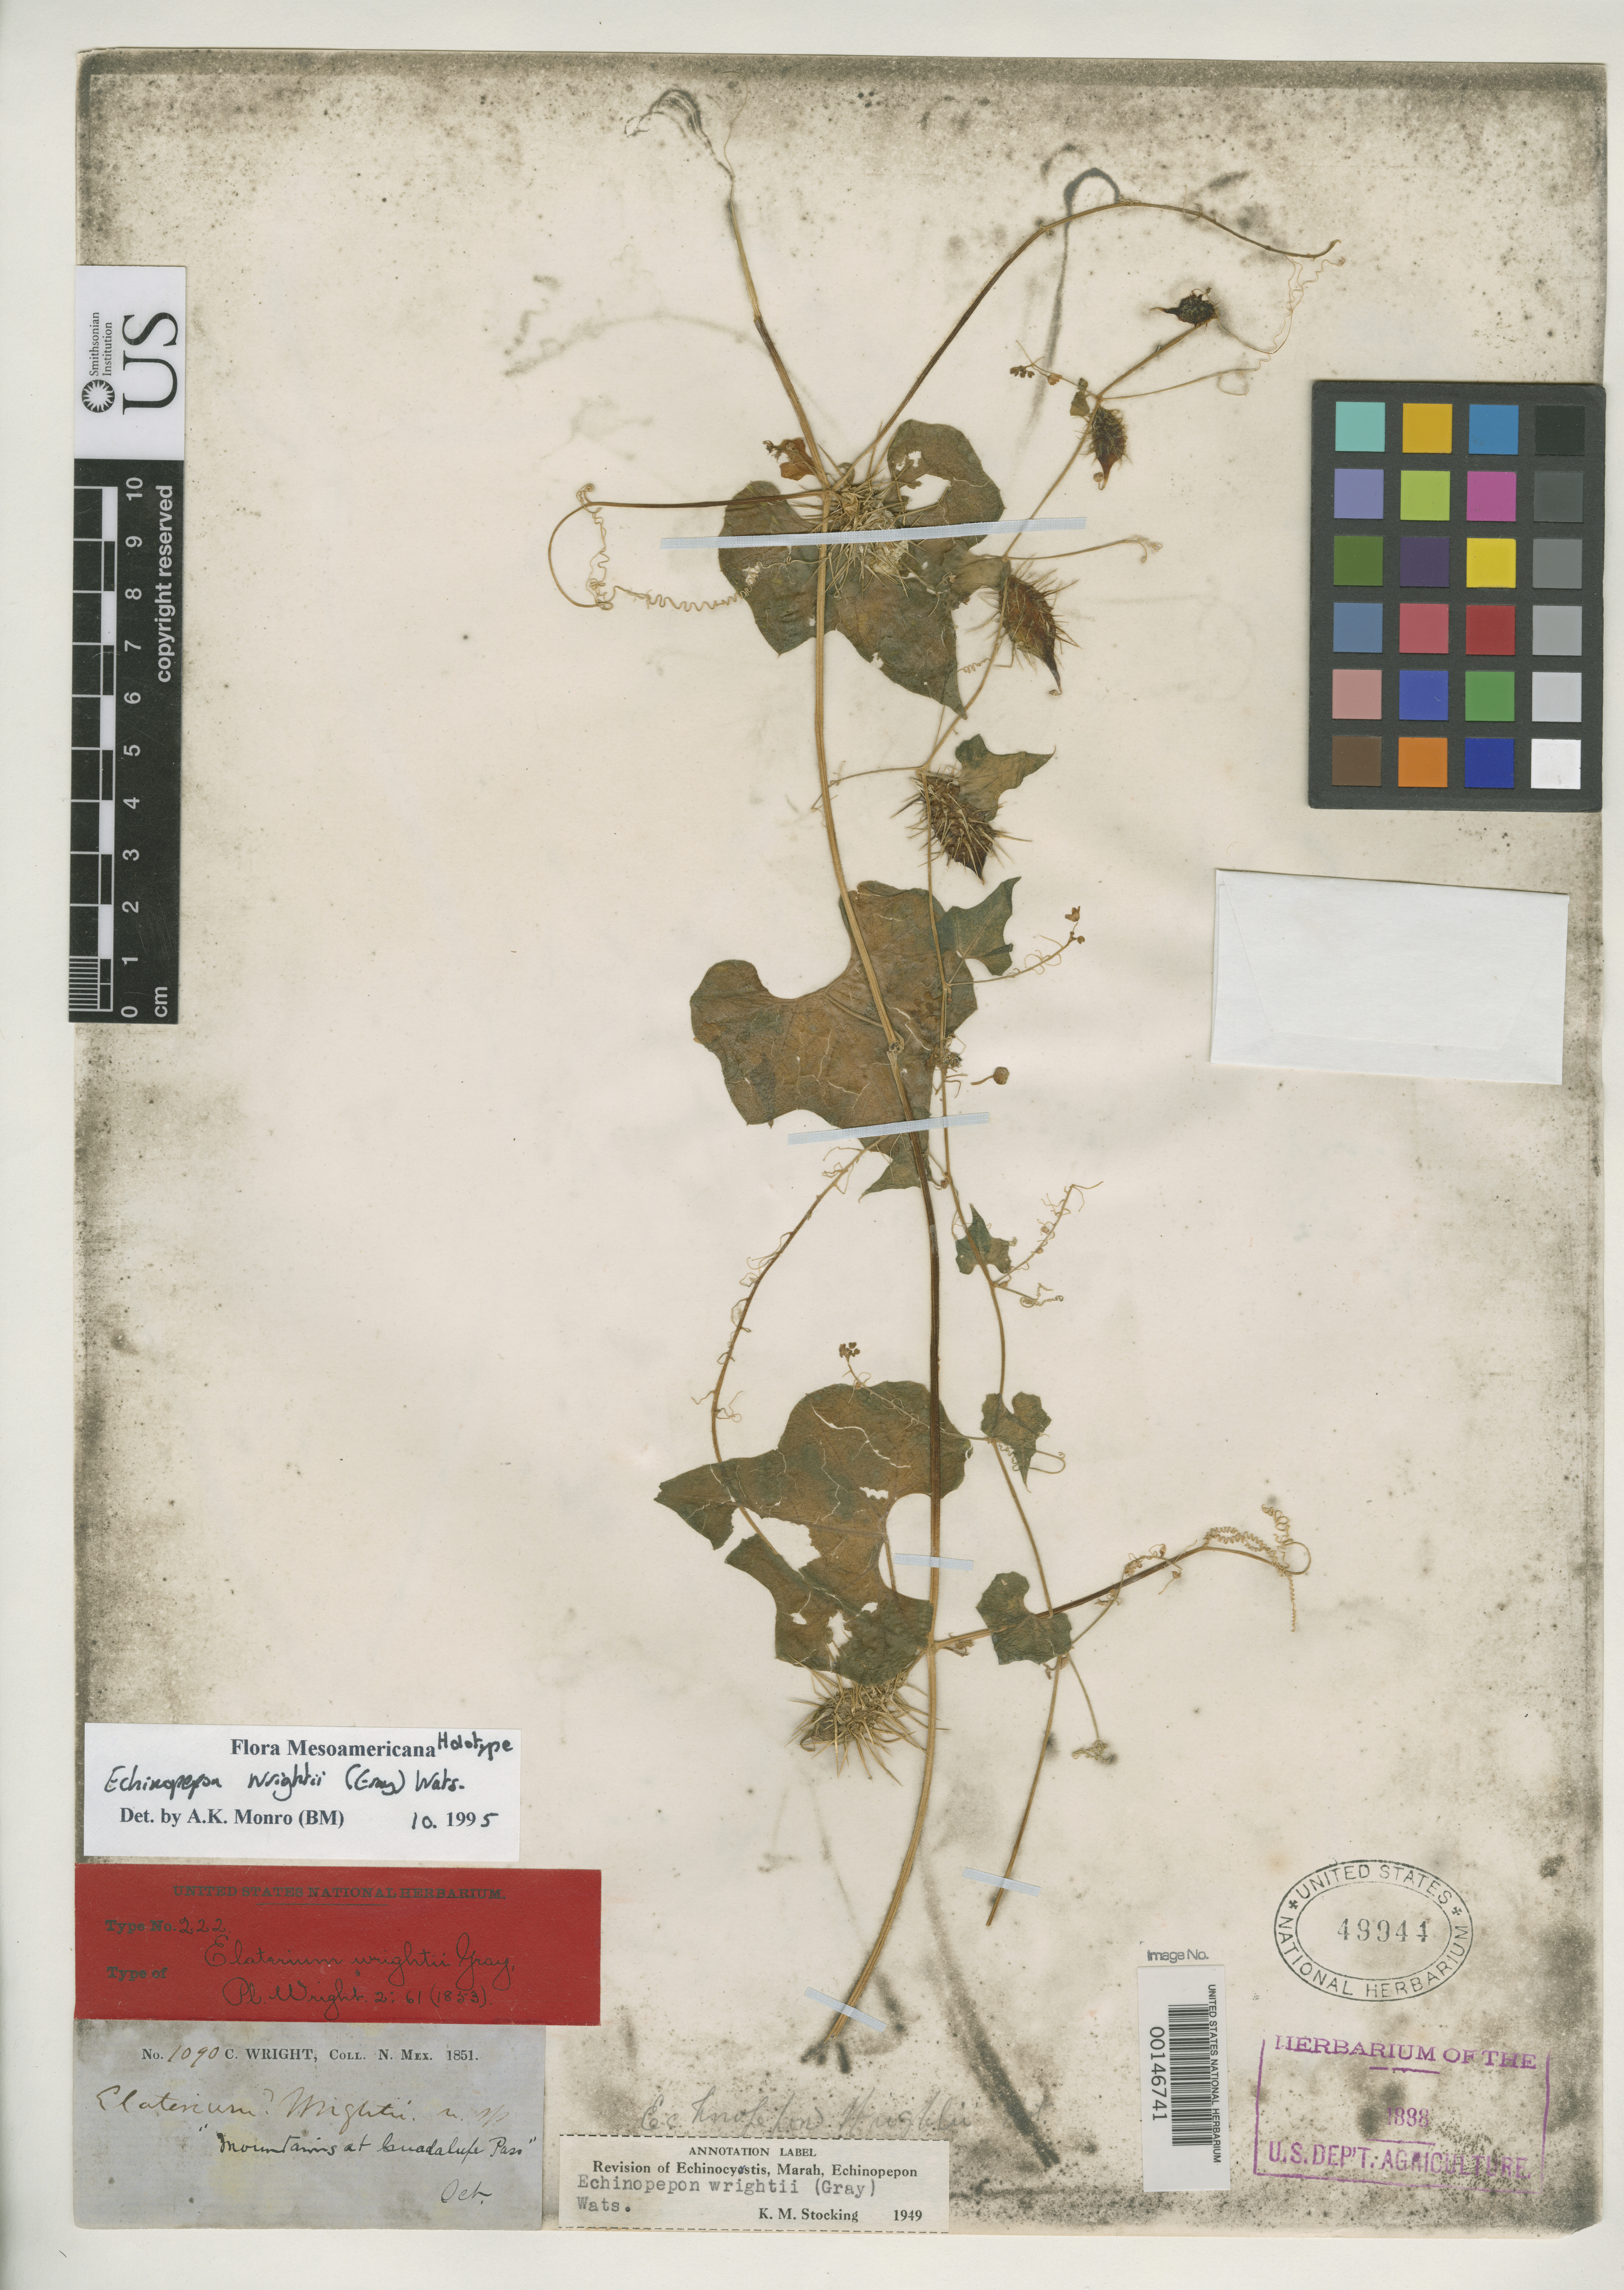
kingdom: Plantae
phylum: Tracheophyta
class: Magnoliopsida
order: Cucurbitales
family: Cucurbitaceae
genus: Elaterium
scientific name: Elaterium wrightii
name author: A. Gray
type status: Holotype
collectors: C. Wright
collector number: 1090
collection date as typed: Oct 1851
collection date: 1851-10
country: Mexico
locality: Mountains at Guadalupe Pass.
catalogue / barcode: US 49944